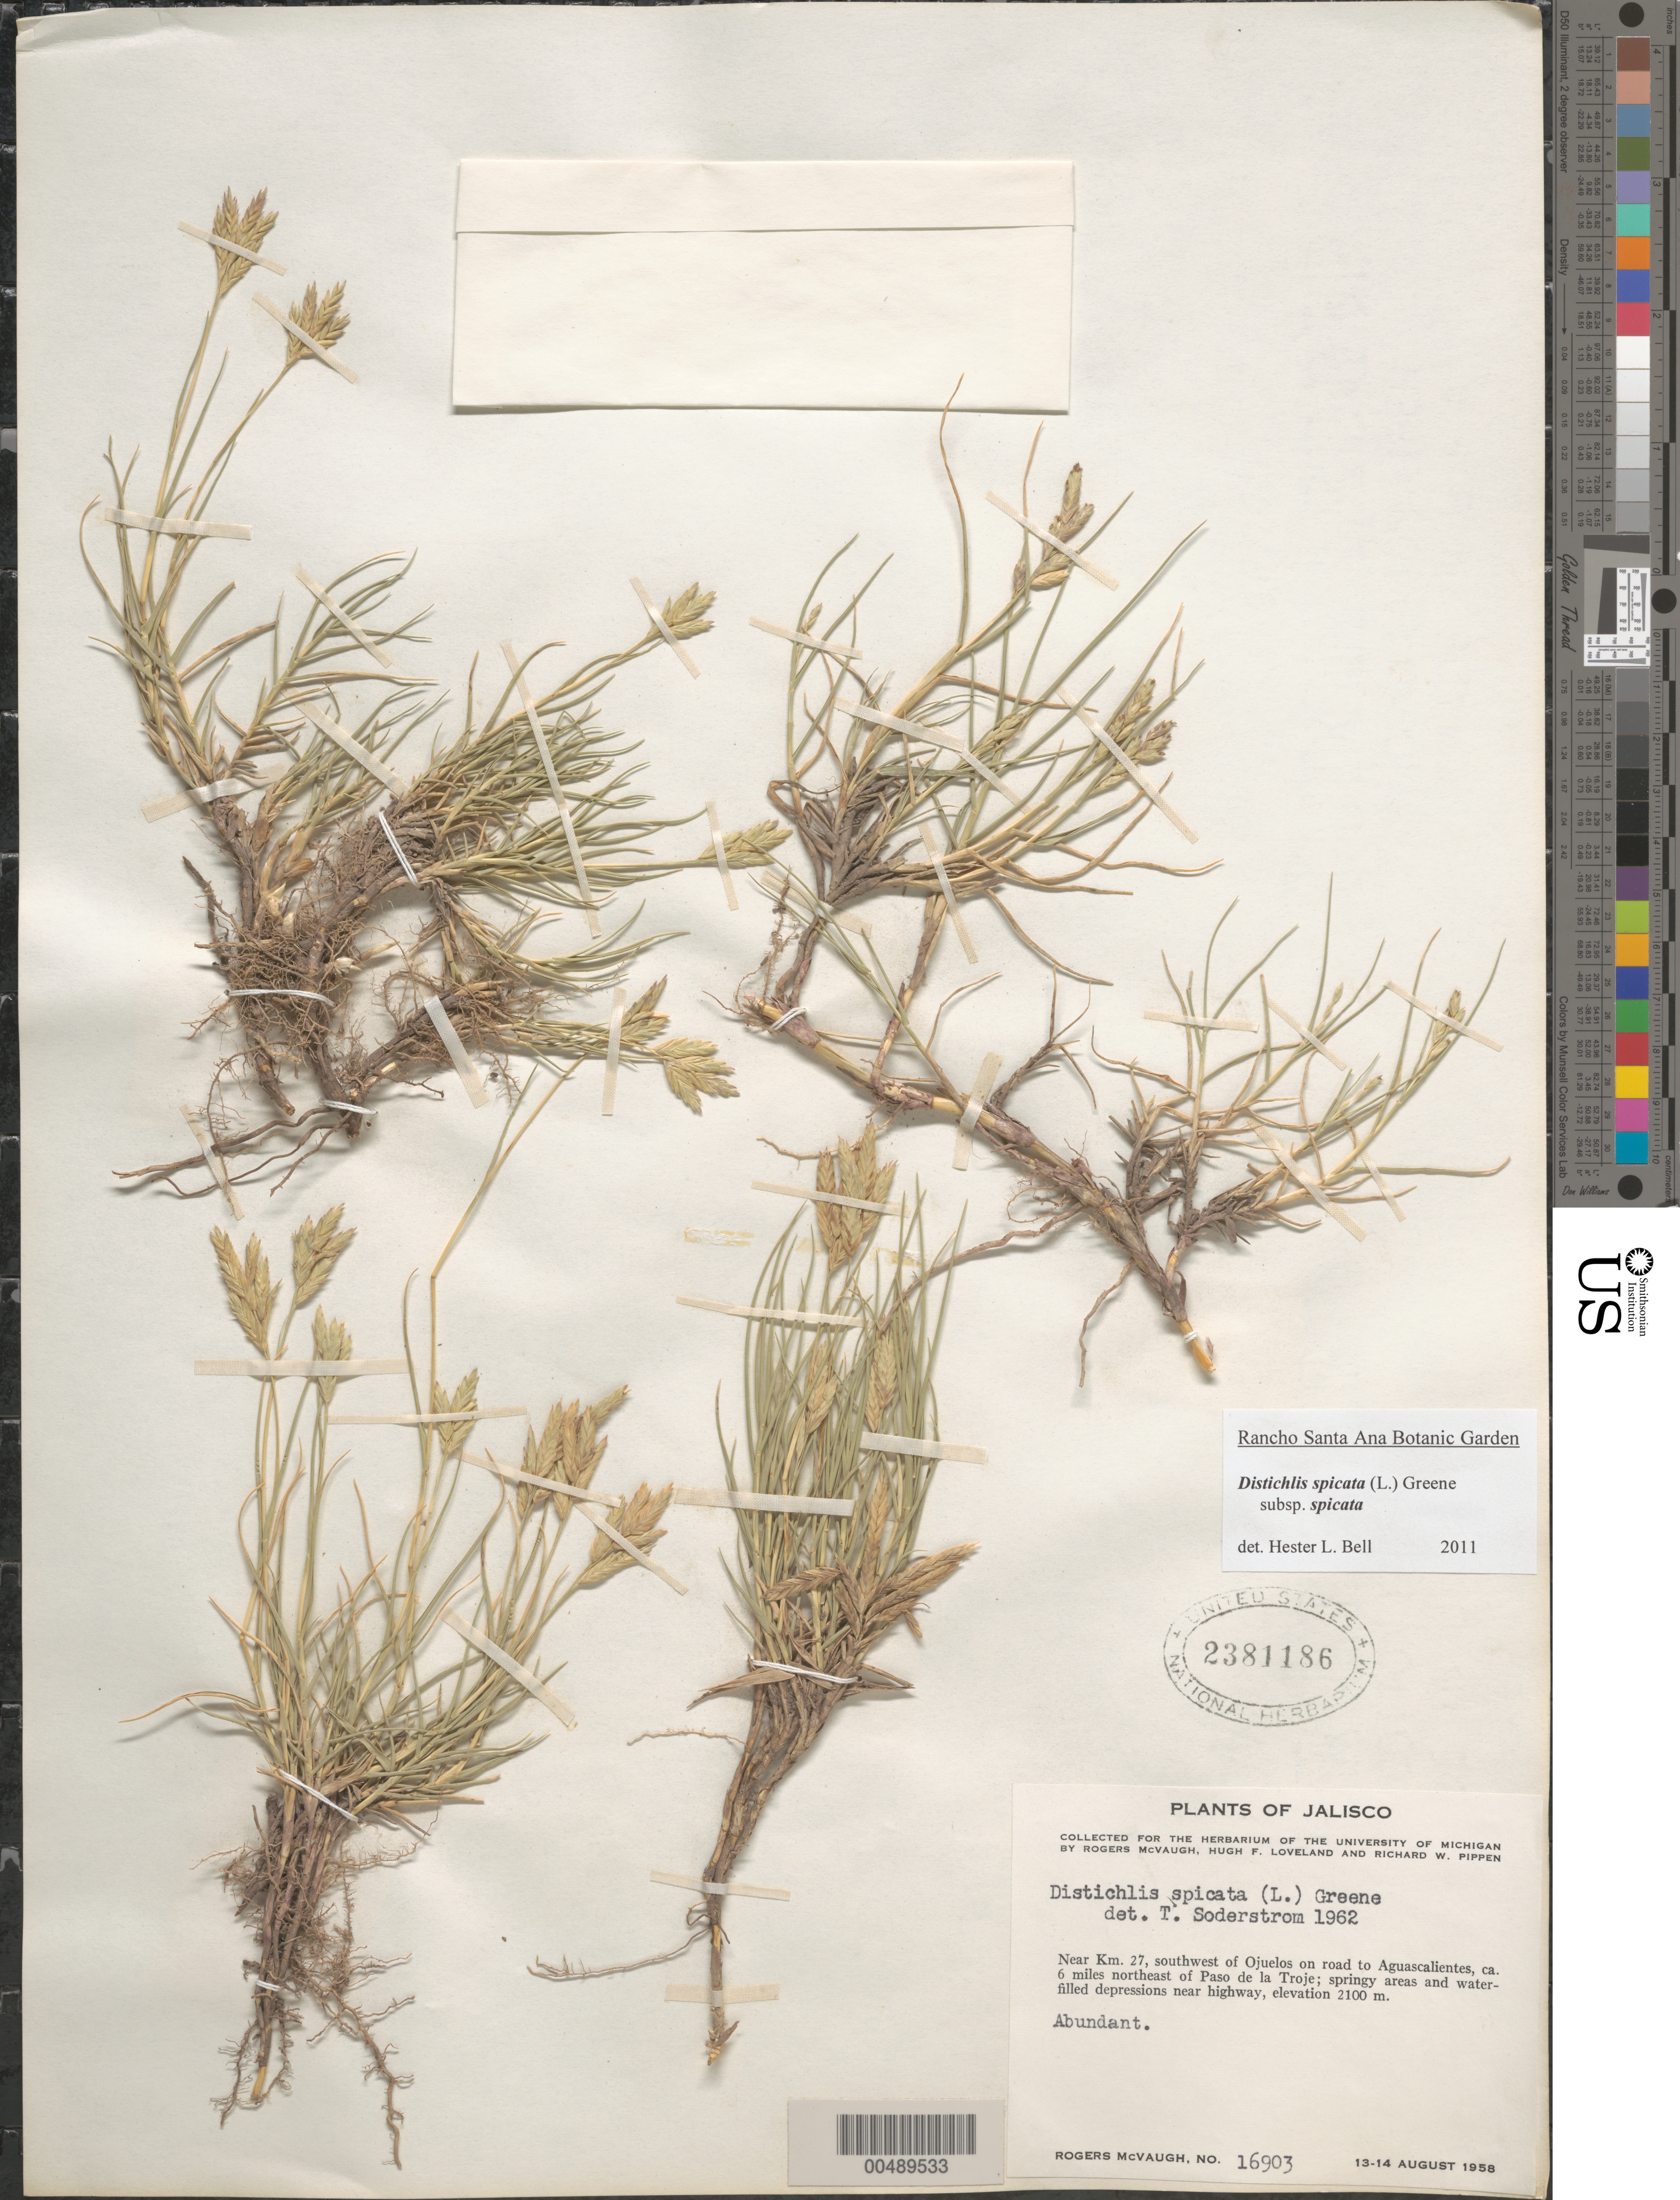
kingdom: Plantae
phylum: Tracheophyta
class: Liliopsida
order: Poales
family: Poaceae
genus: Distichlis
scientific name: Distichlis spicata subsp. spicata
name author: (L.) Greene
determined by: Bell, H. L.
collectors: R. McVaugh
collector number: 16903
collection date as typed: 13 Aug 1958 to 14 Aug 1958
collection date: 1958-08-13/1958-08-14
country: Mexico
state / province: Jalisco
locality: Near KM 27, SW of Ojuelos on rd to Aguascalientes, ca 6 mi NE of Paso de la Troje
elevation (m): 2100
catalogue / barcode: US 2381186